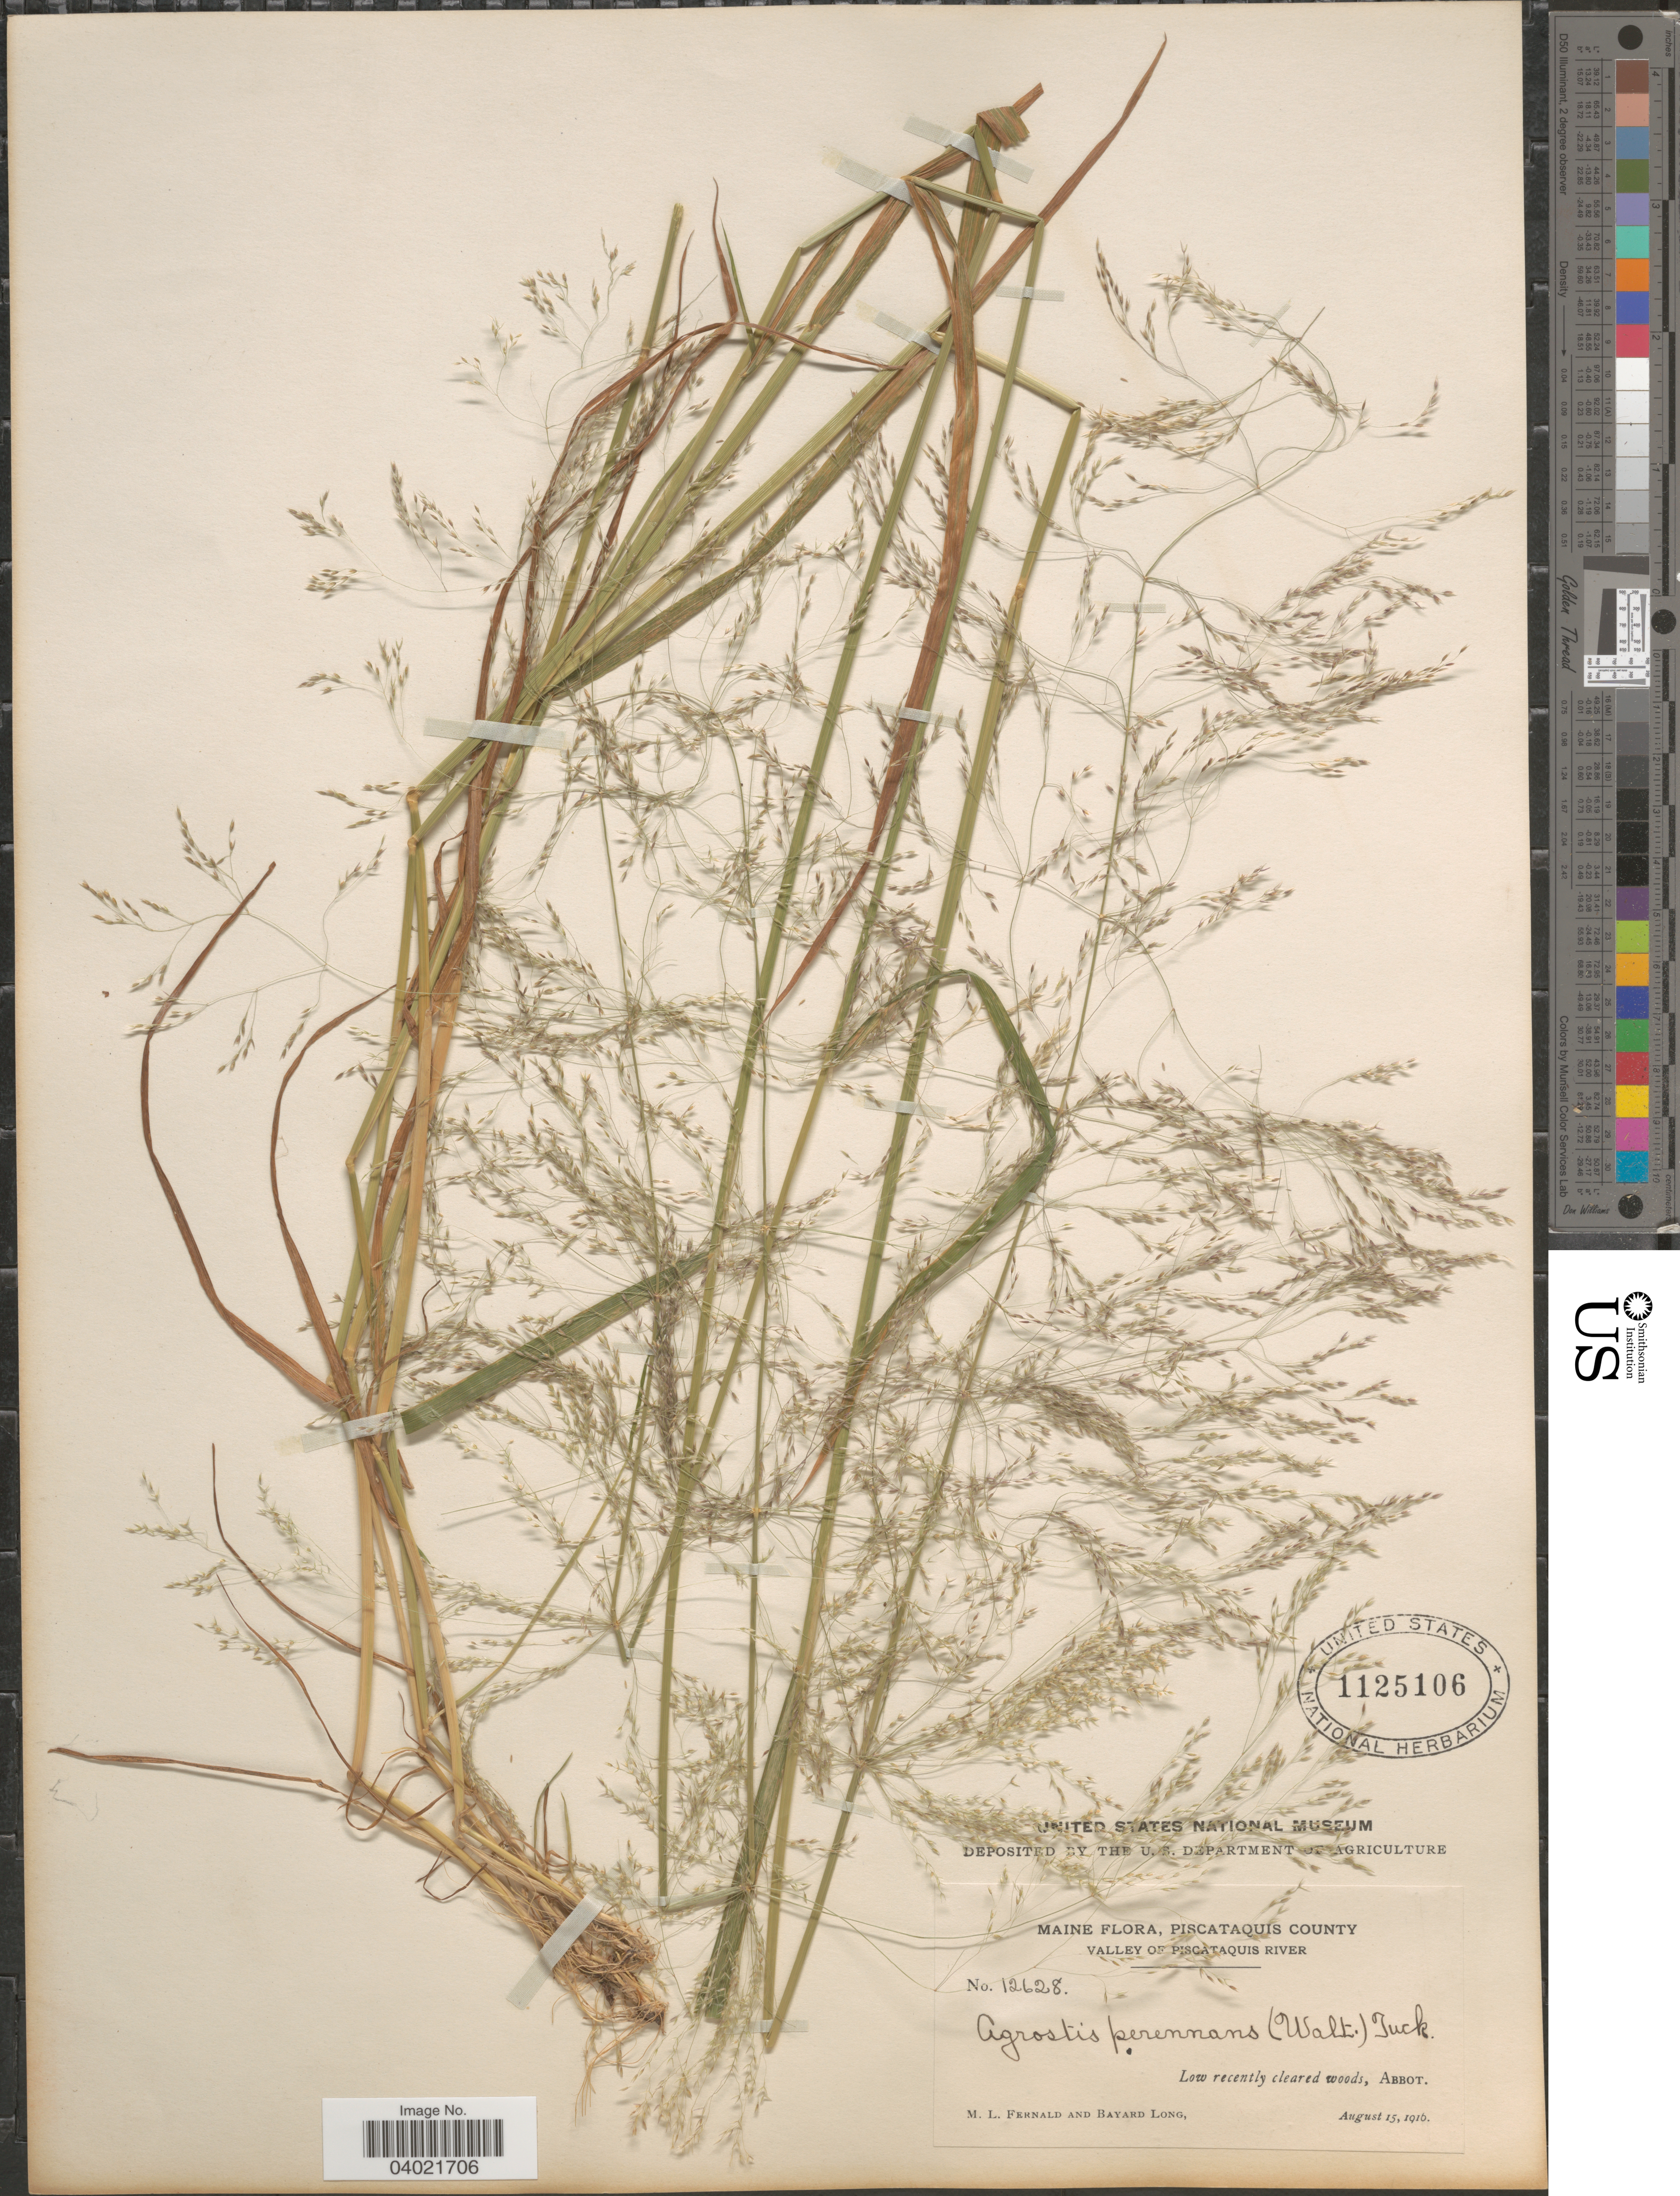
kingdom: Plantae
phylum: Tracheophyta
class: Liliopsida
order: Poales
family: Poaceae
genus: Agrostis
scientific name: Agrostis perennans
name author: (Walter) Tuck.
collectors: M. L. Fernald & B. Long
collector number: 12628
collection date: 1916-08-15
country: United States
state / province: Maine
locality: Piscataquis County. Valley of Piscataquis River. Abbot.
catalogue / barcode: US 1125106